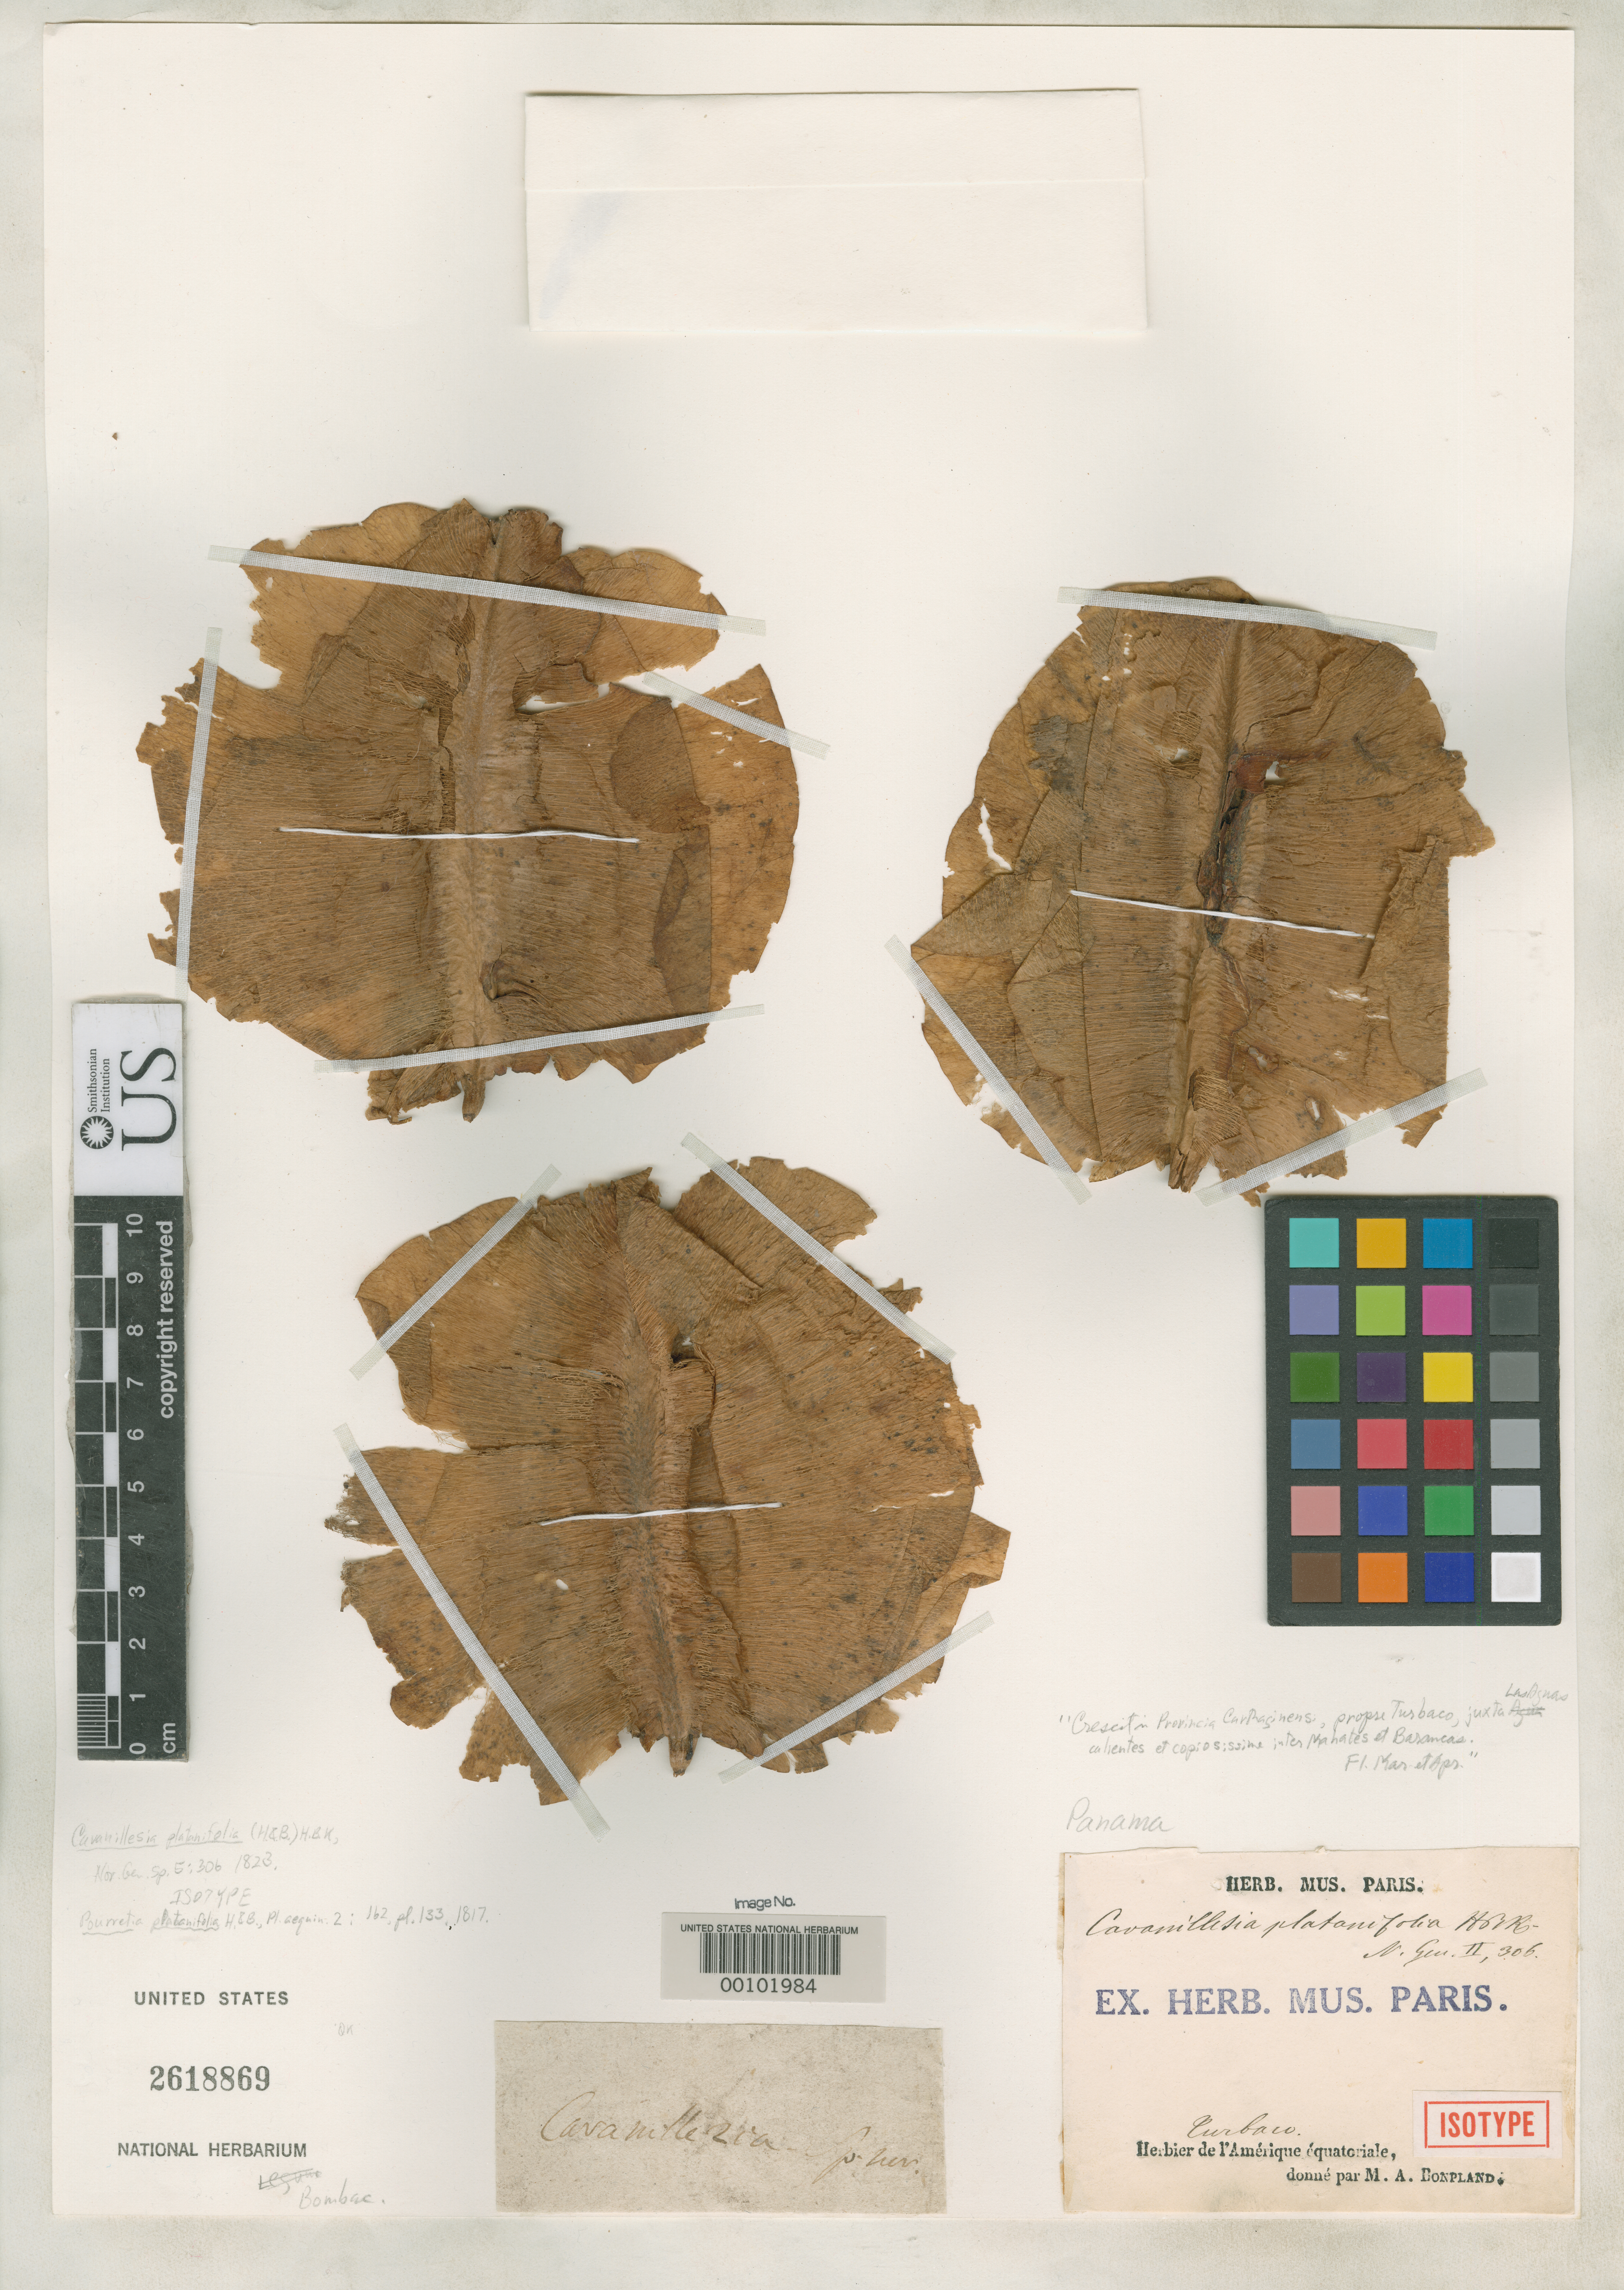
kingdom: Plantae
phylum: Tracheophyta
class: Magnoliopsida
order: Malvales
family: Malvaceae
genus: Pourretia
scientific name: Pourretia platanifolia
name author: Humb. & Bonpl.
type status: Isotype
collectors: A. J. A. Bonpland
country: Panama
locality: Tubaco.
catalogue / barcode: US 2618869